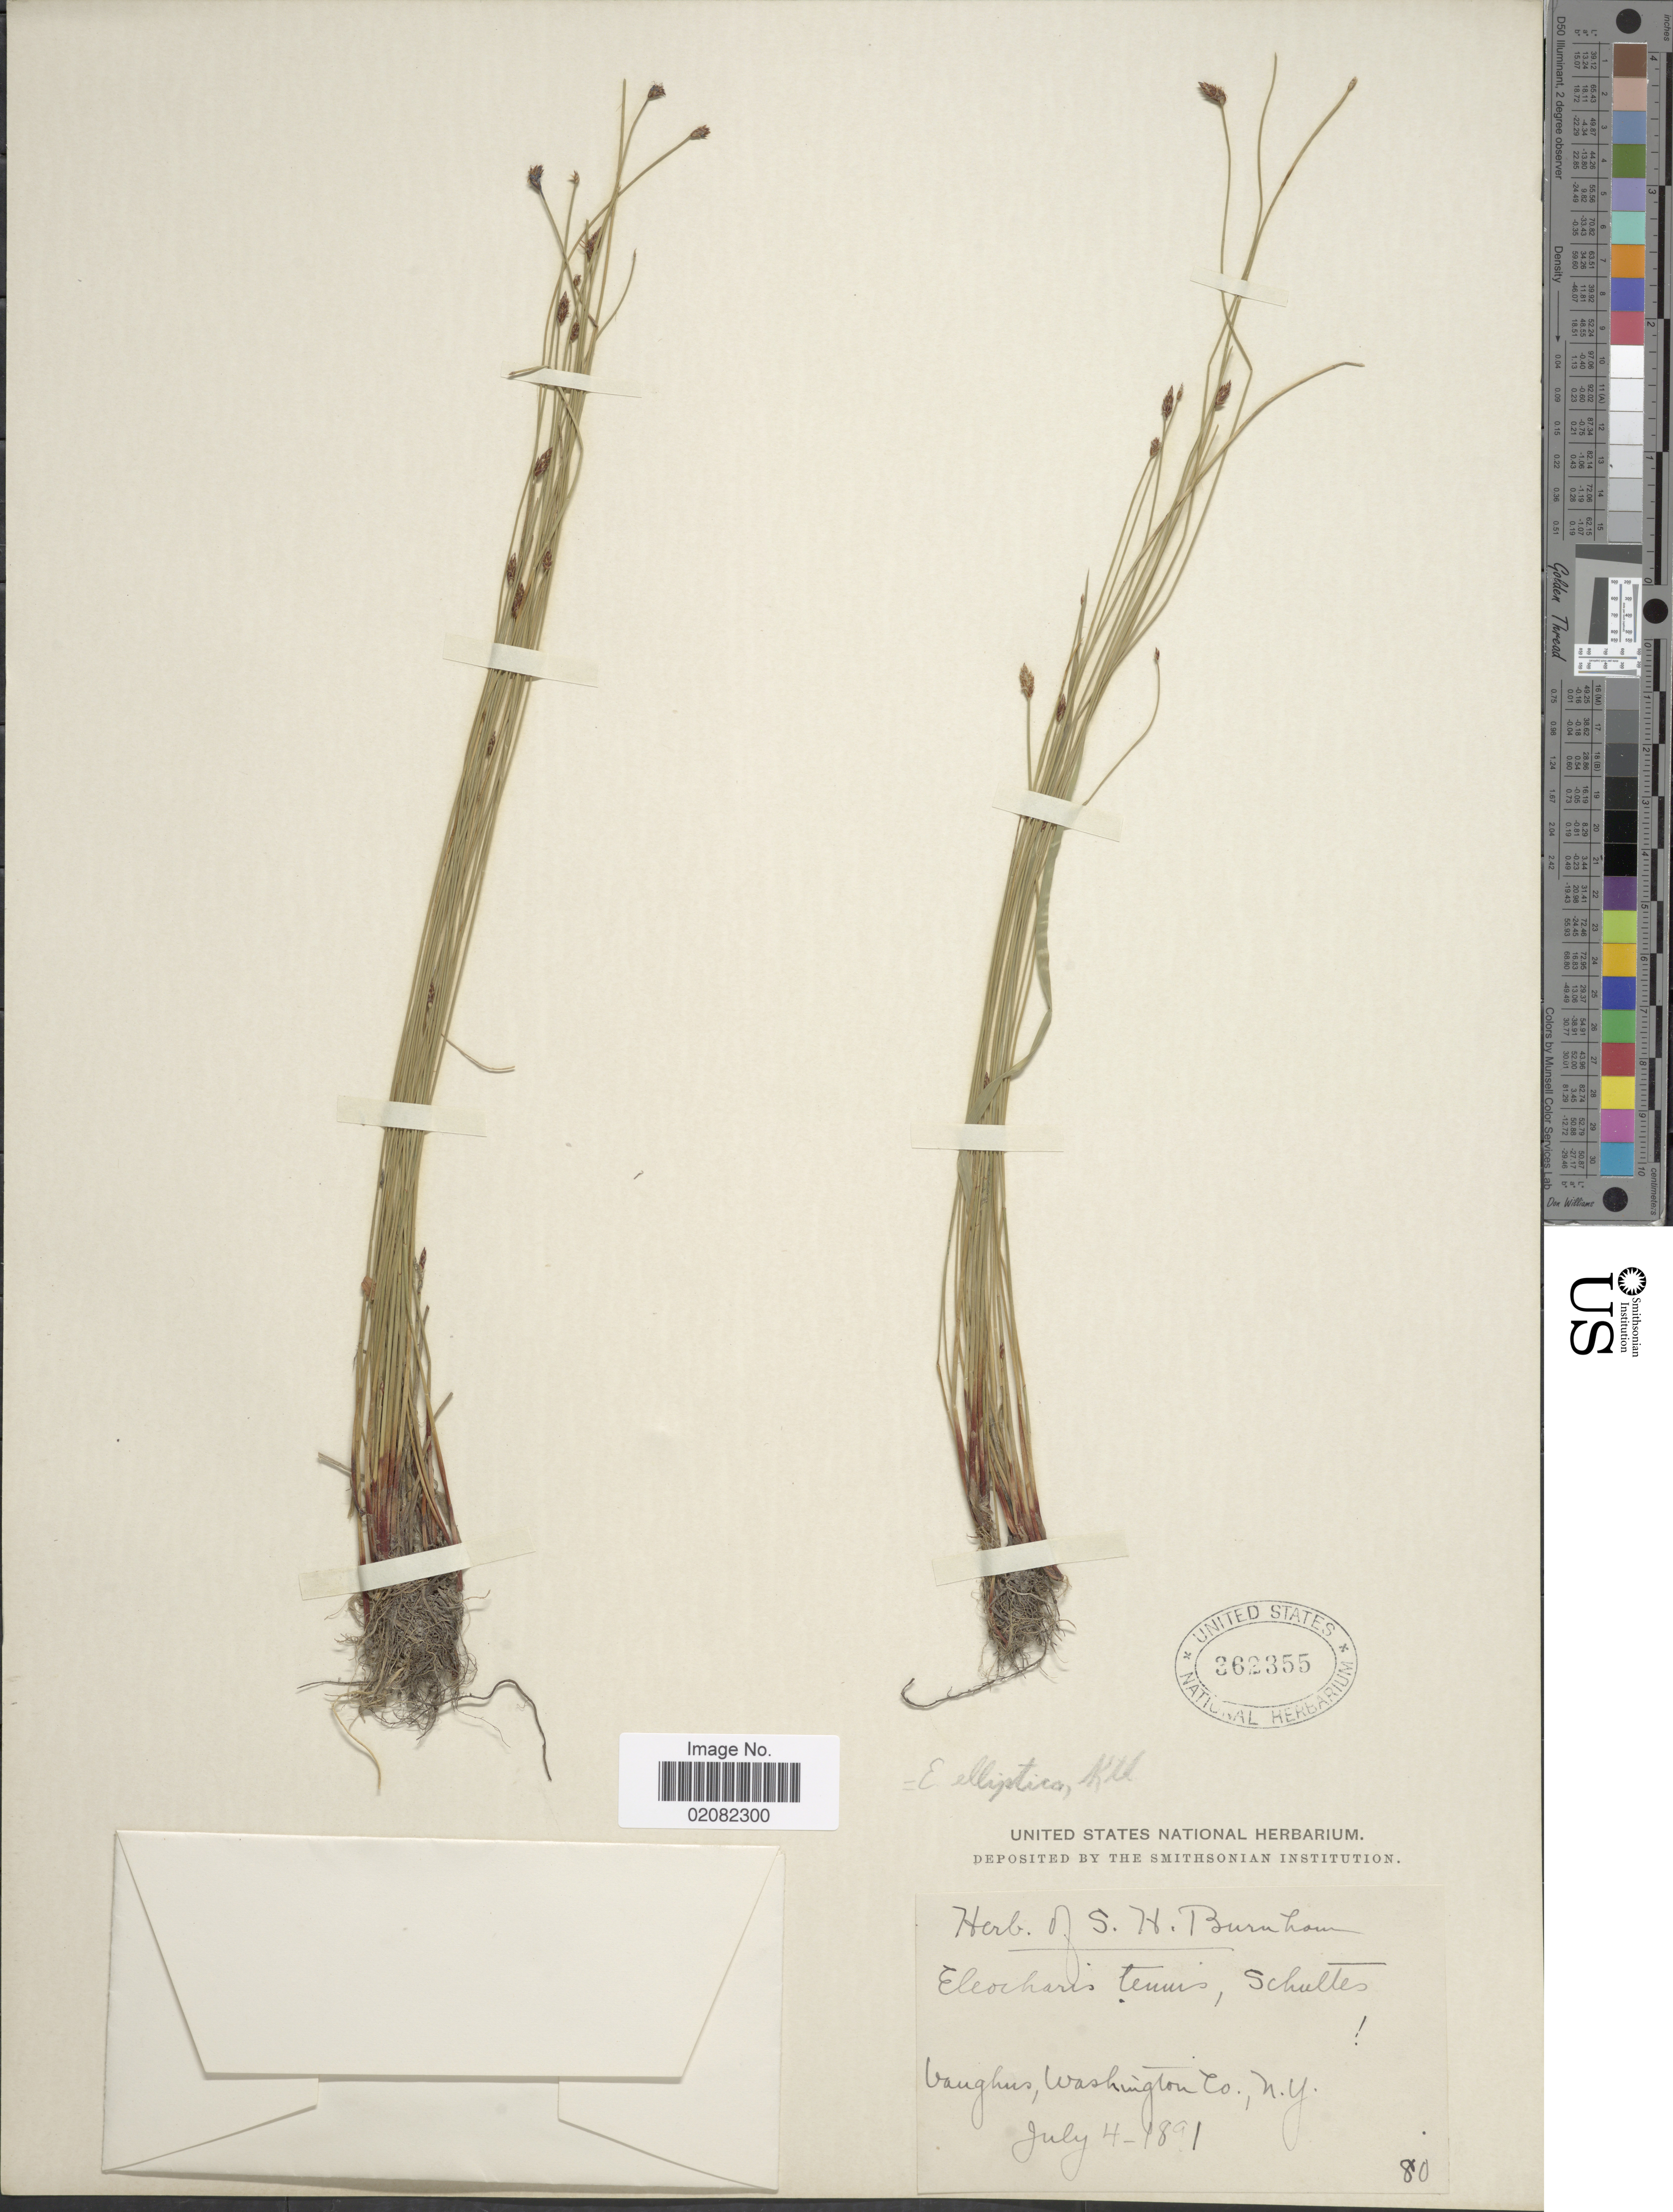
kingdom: Plantae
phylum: Tracheophyta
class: Liliopsida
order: Poales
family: Cyperaceae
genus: Eleocharis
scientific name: Eleocharis elliptica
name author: Kunth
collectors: S. Burnham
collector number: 80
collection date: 1891-07-04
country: United States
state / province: New York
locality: Washington Co. N. Y.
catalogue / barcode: US 362355